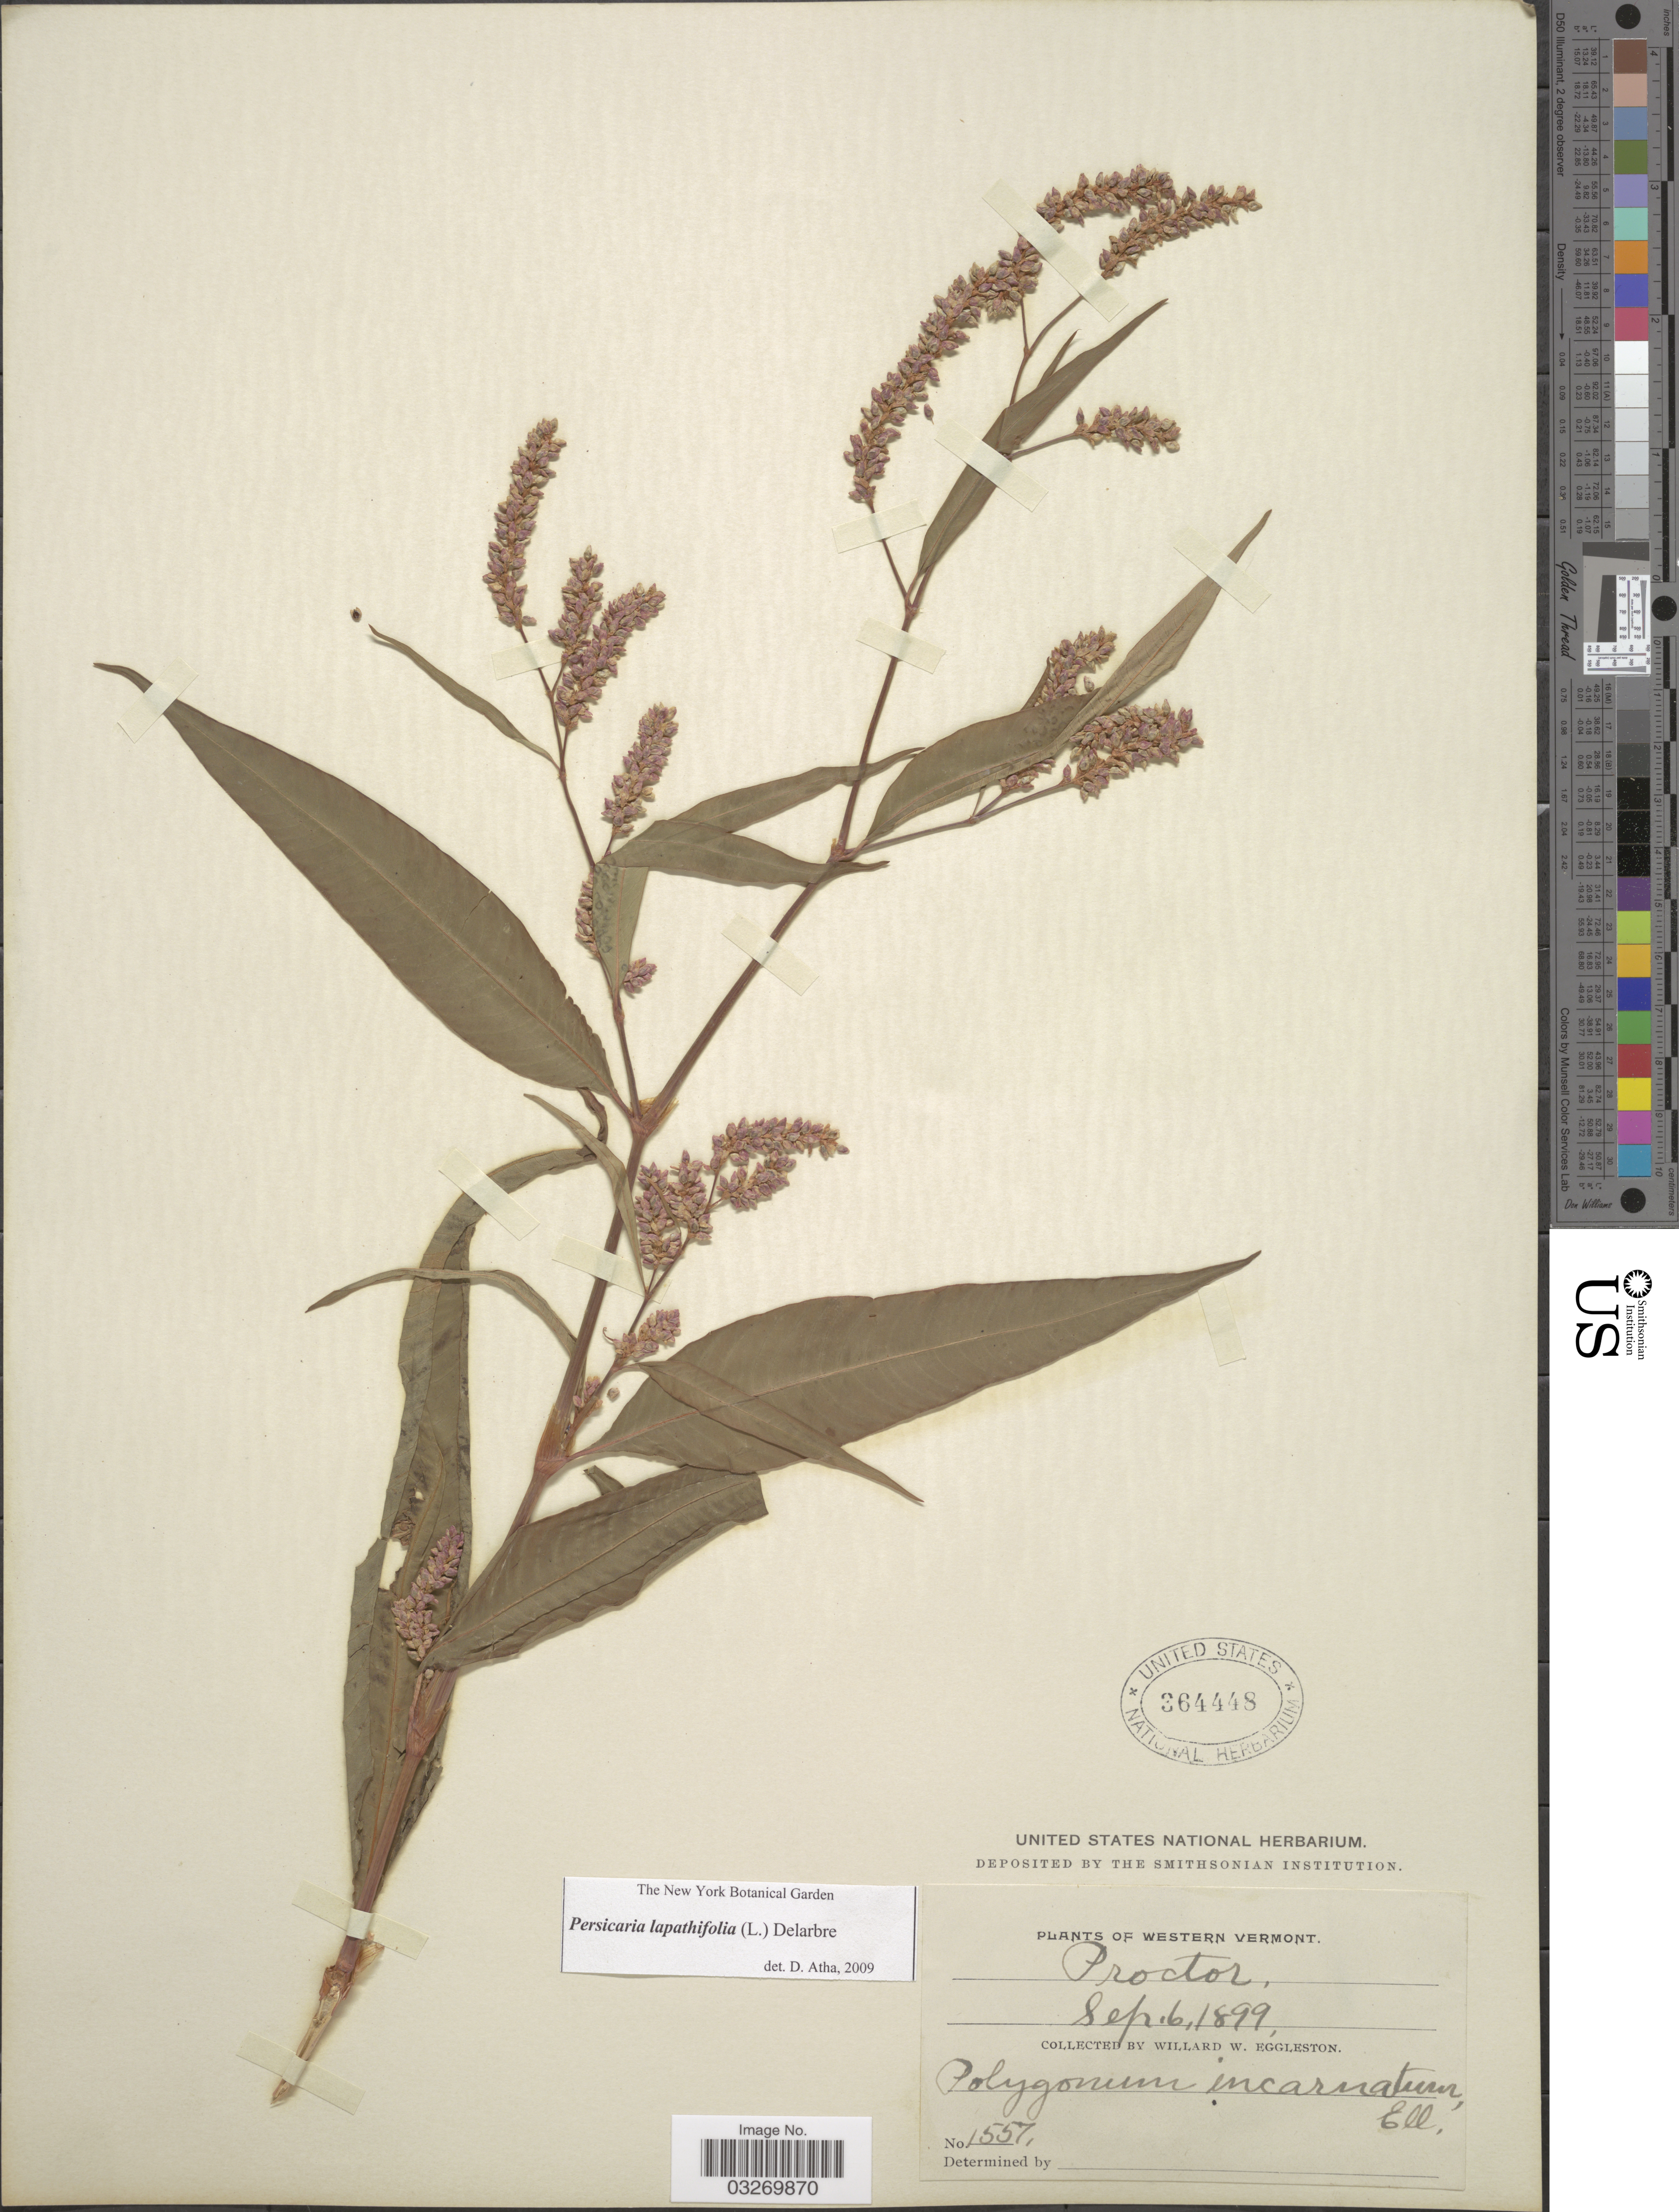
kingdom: Plantae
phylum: Tracheophyta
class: Magnoliopsida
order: Caryophyllales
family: Polygonaceae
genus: Persicaria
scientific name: Persicaria lapathifolia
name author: (L.) Delarbre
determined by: Atha, D. E.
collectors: W. W. Eggleston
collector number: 1557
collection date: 1899-09-06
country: United States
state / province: Vermont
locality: Western Vermont. Proctor.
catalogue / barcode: US 364448